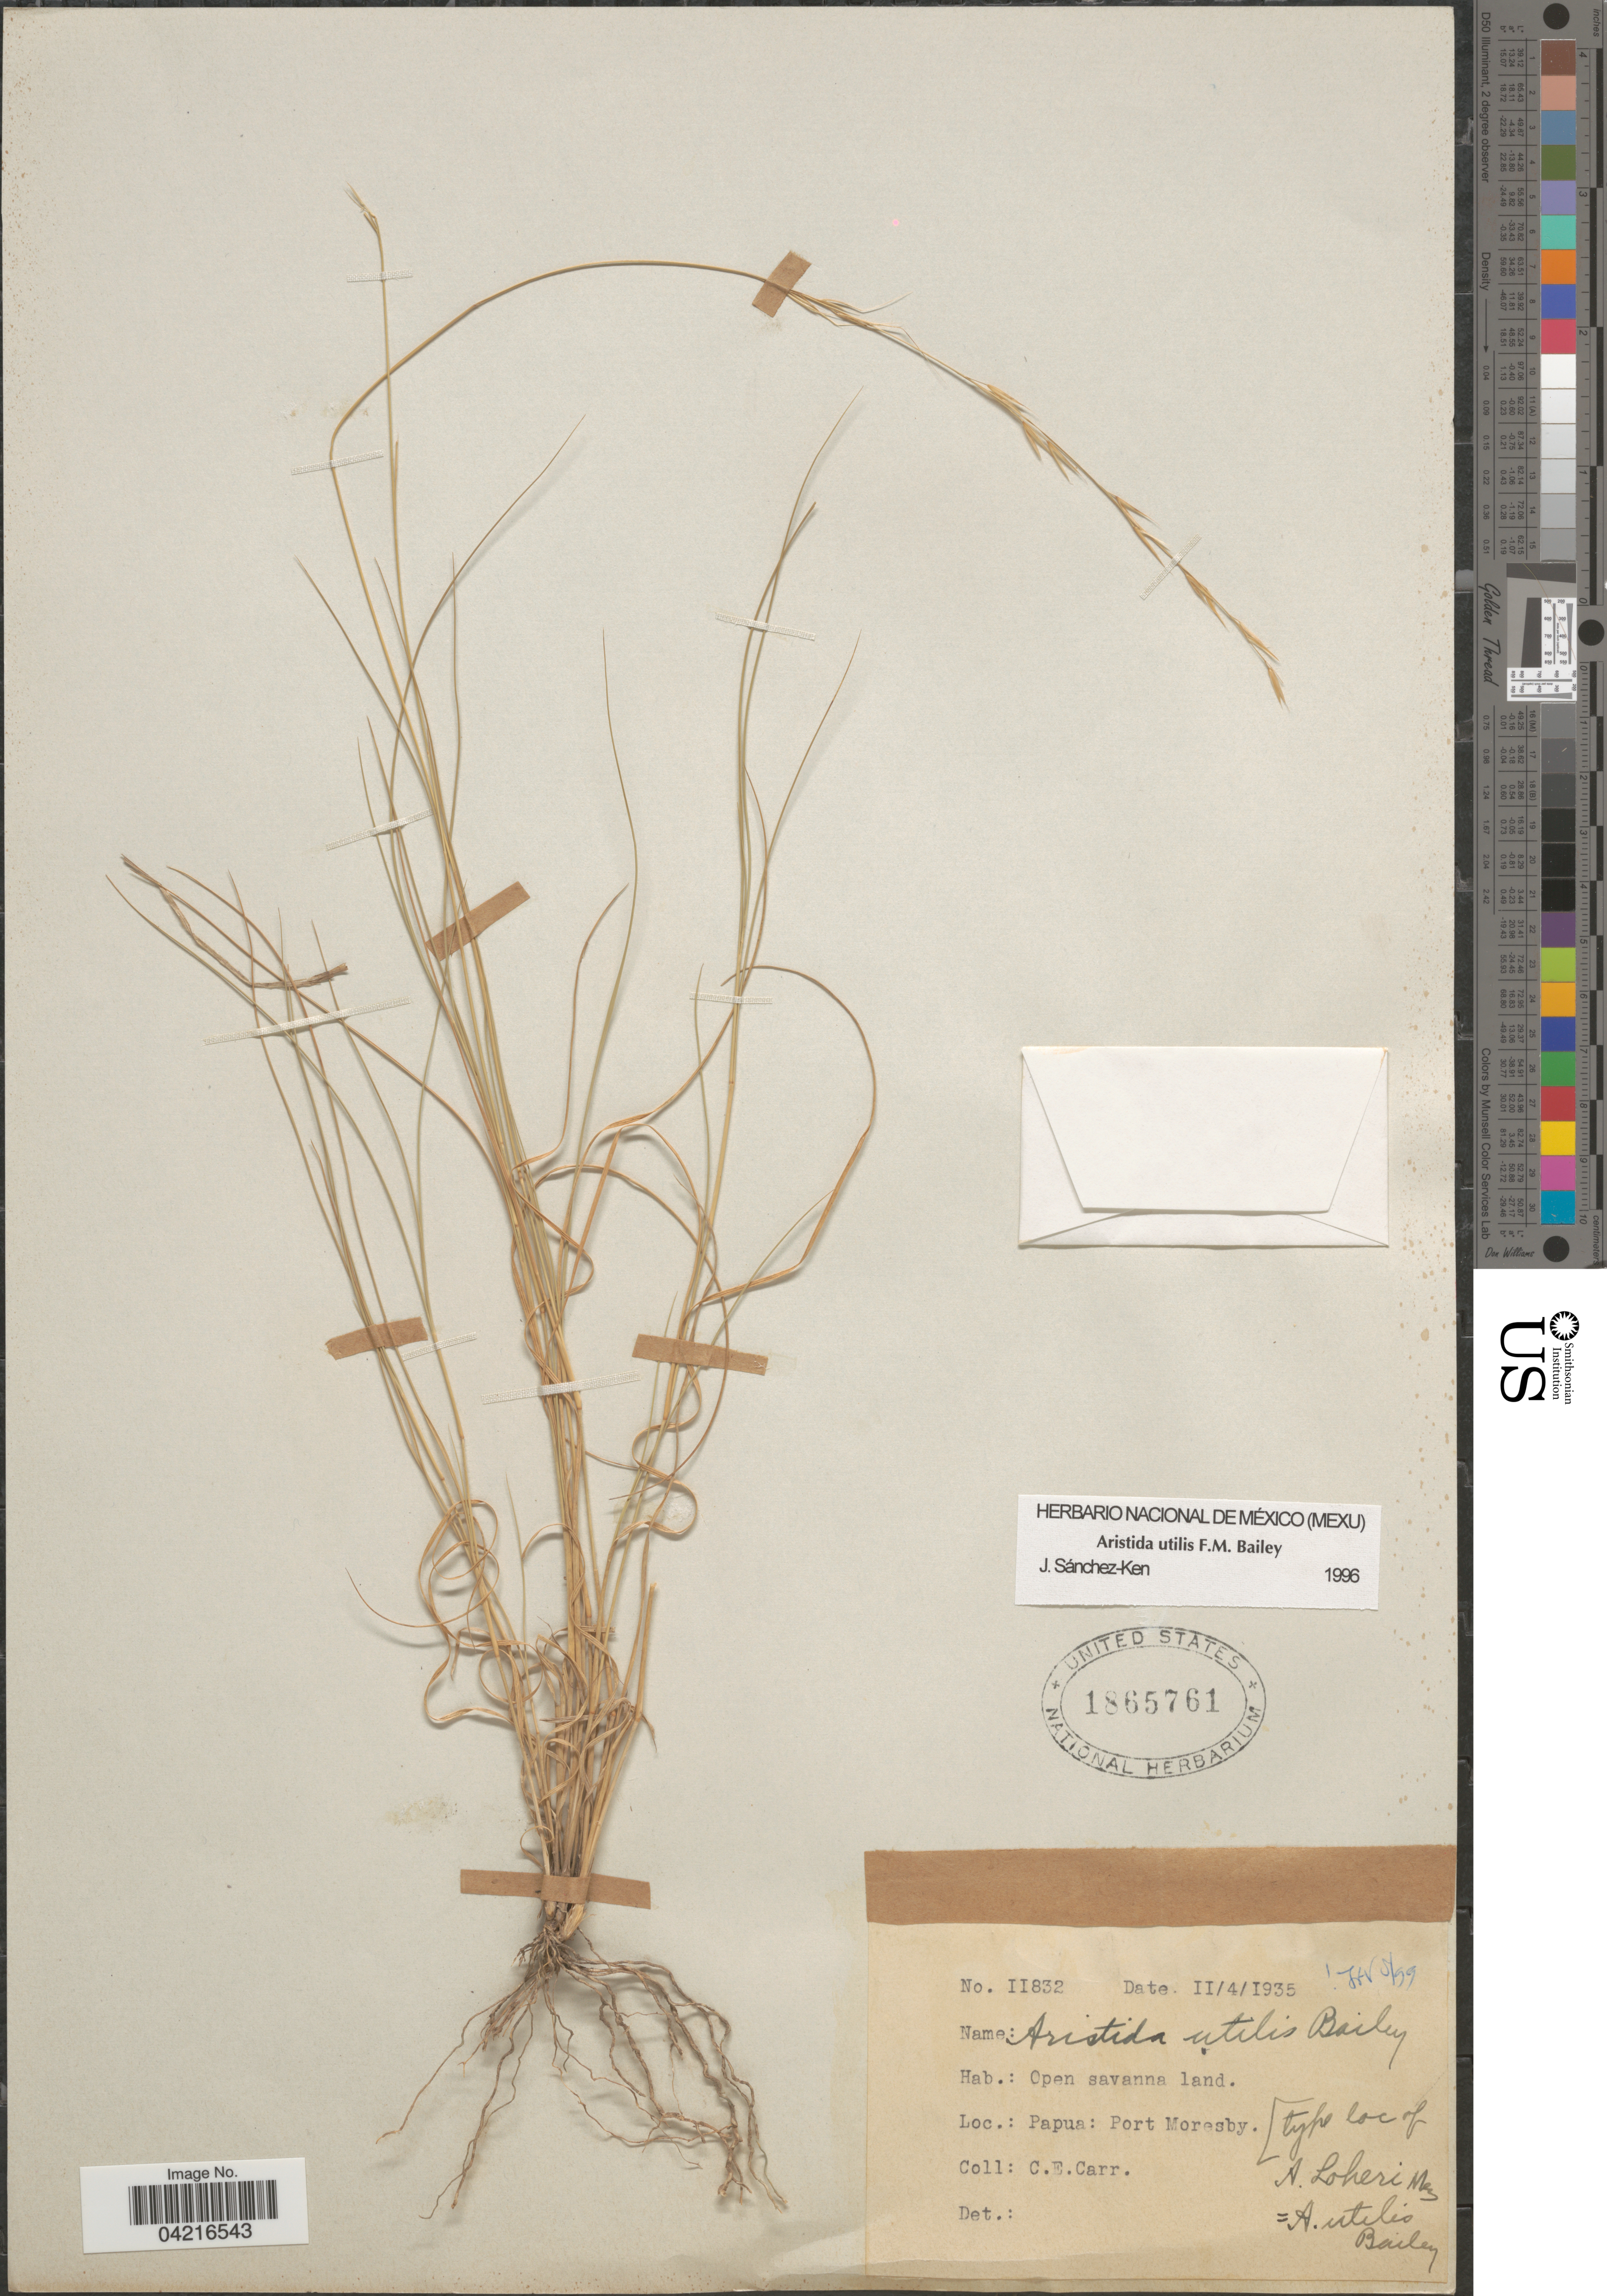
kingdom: Plantae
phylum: Tracheophyta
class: Liliopsida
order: Poales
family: Poaceae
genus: Aristida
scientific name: Aristida utilis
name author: F.M. Bailey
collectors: C. Carr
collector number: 11832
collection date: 1935-02-04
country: Papua New Guinea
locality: Papua: Port Moresby.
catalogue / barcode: US 1865761